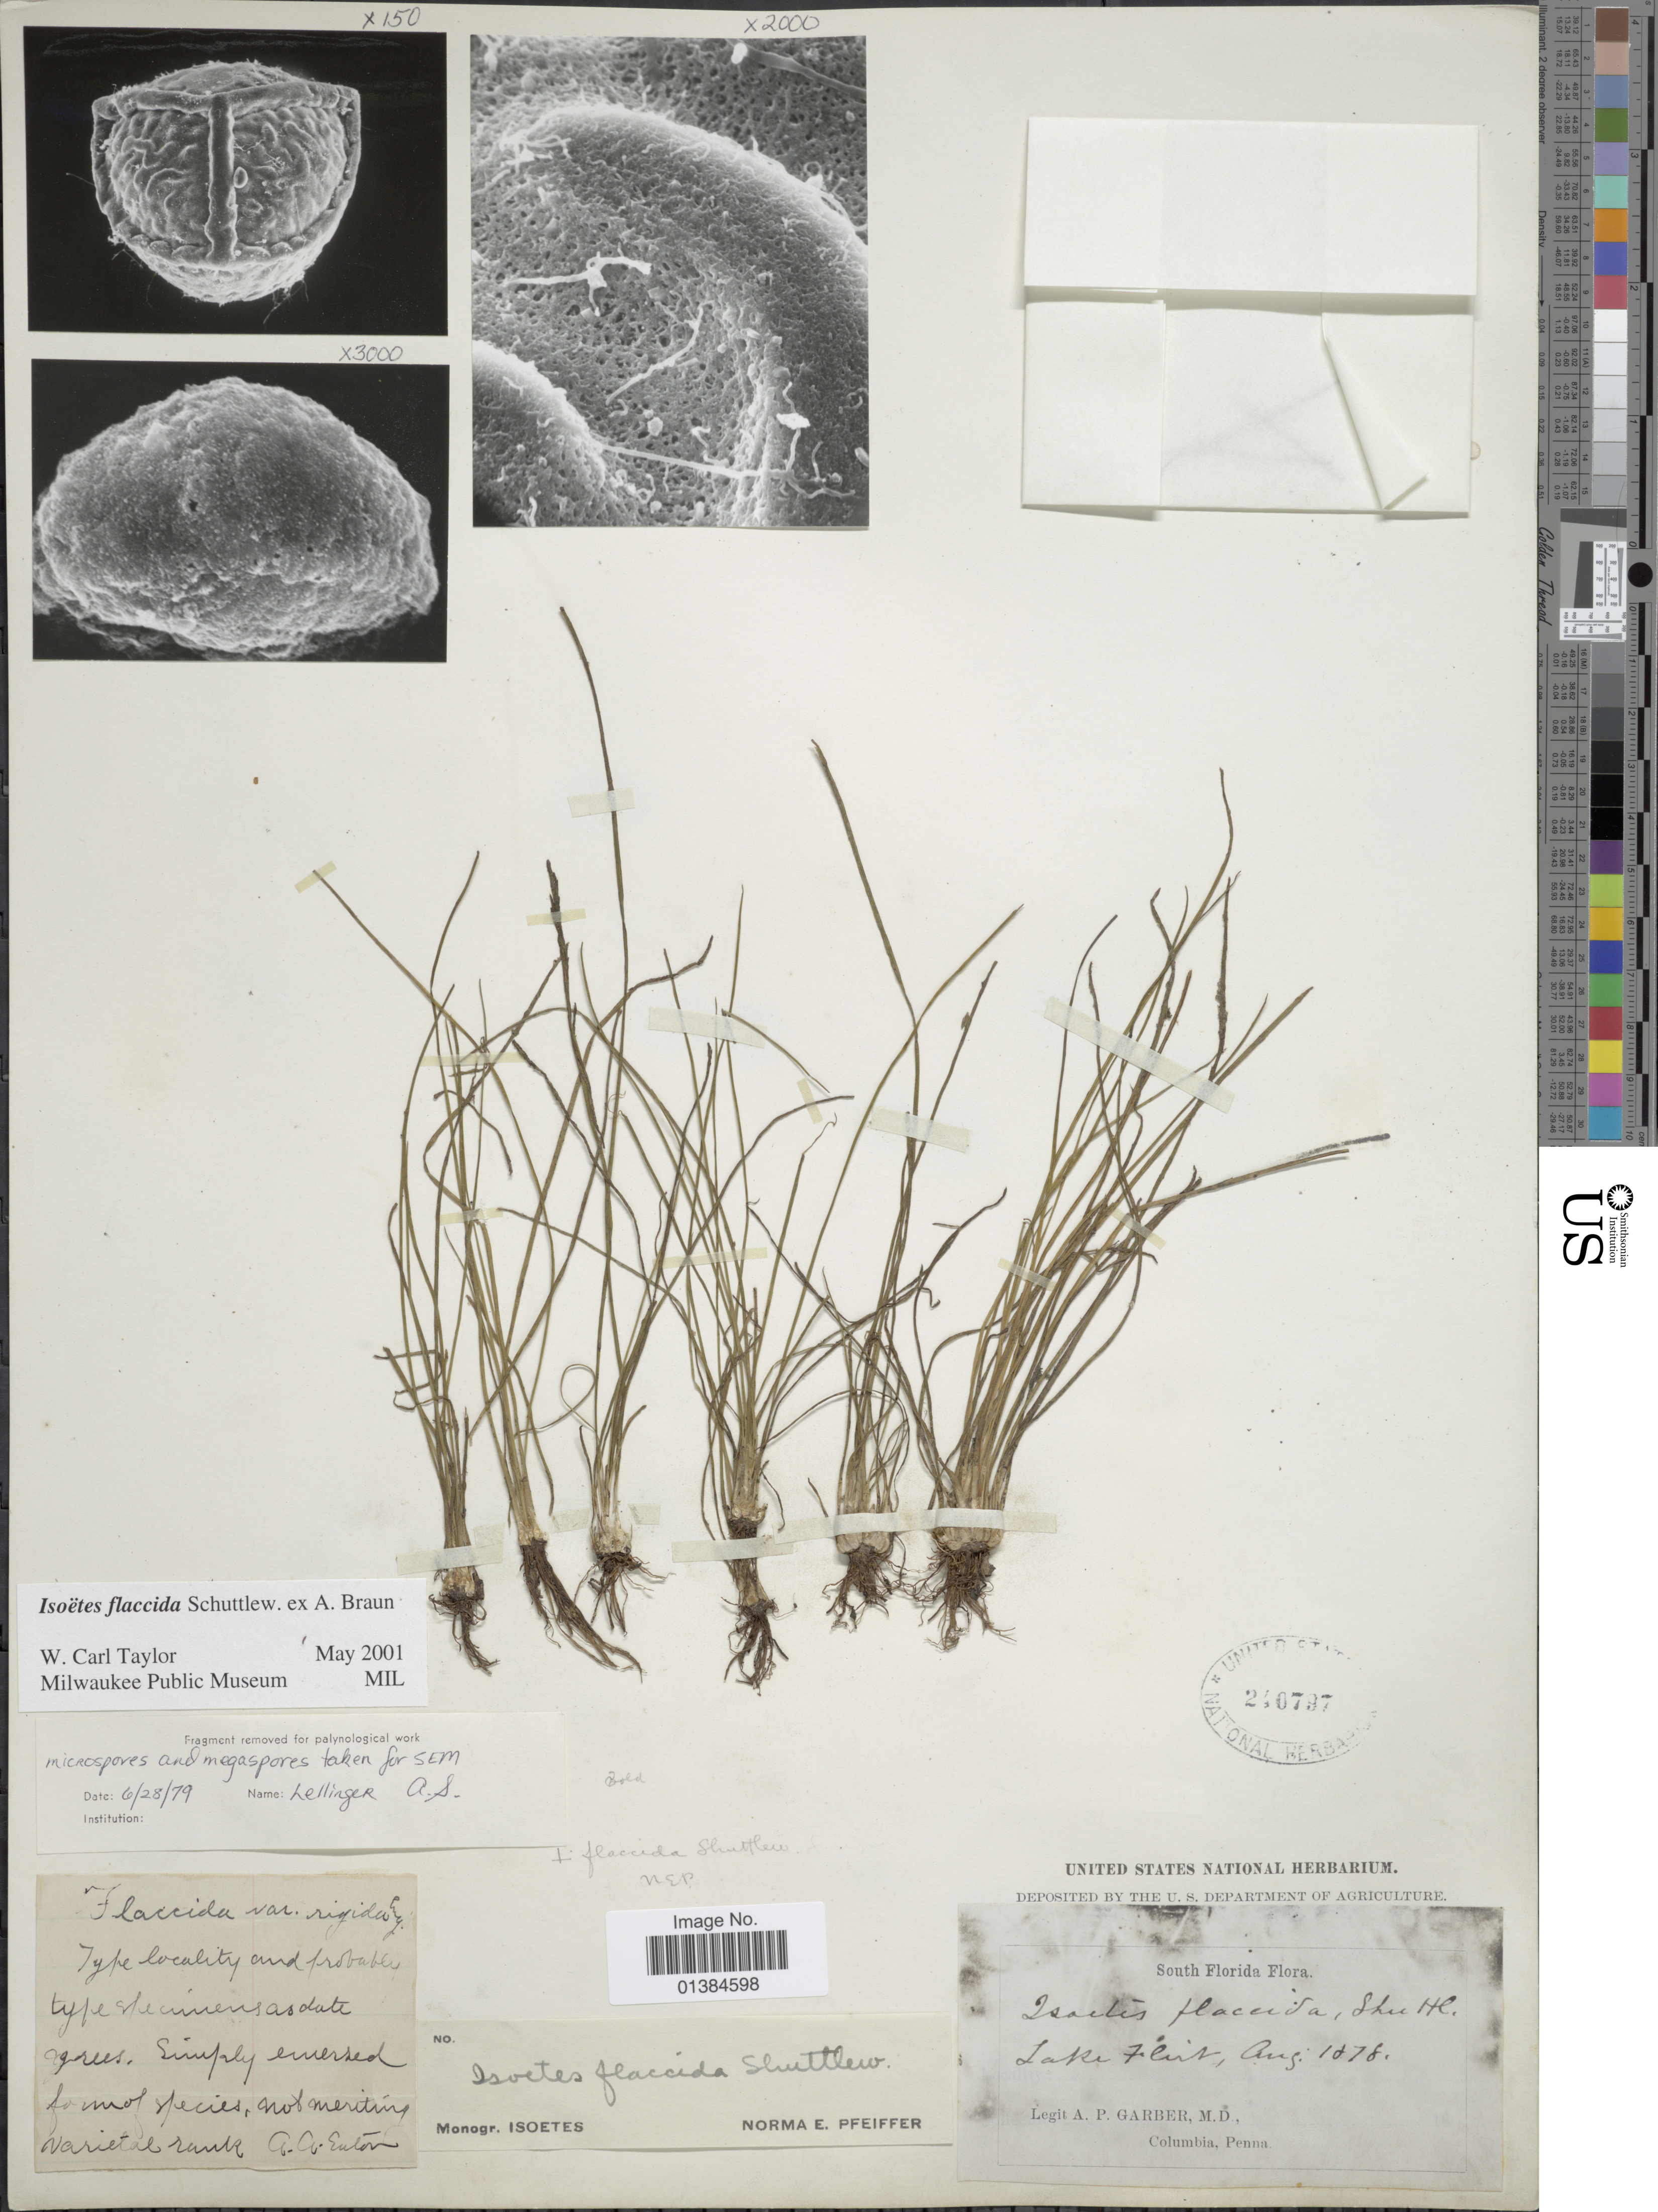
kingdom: Plantae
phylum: Tracheophyta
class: Lycopodiopsida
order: Isoetales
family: Isoetaceae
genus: Isoetes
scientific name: Isoetes flaccida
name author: Shuttlew. ex A. Braun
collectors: A. P. Garber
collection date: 1878-08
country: United States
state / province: Florida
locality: South Florida. Lake Flirt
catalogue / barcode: US 240797